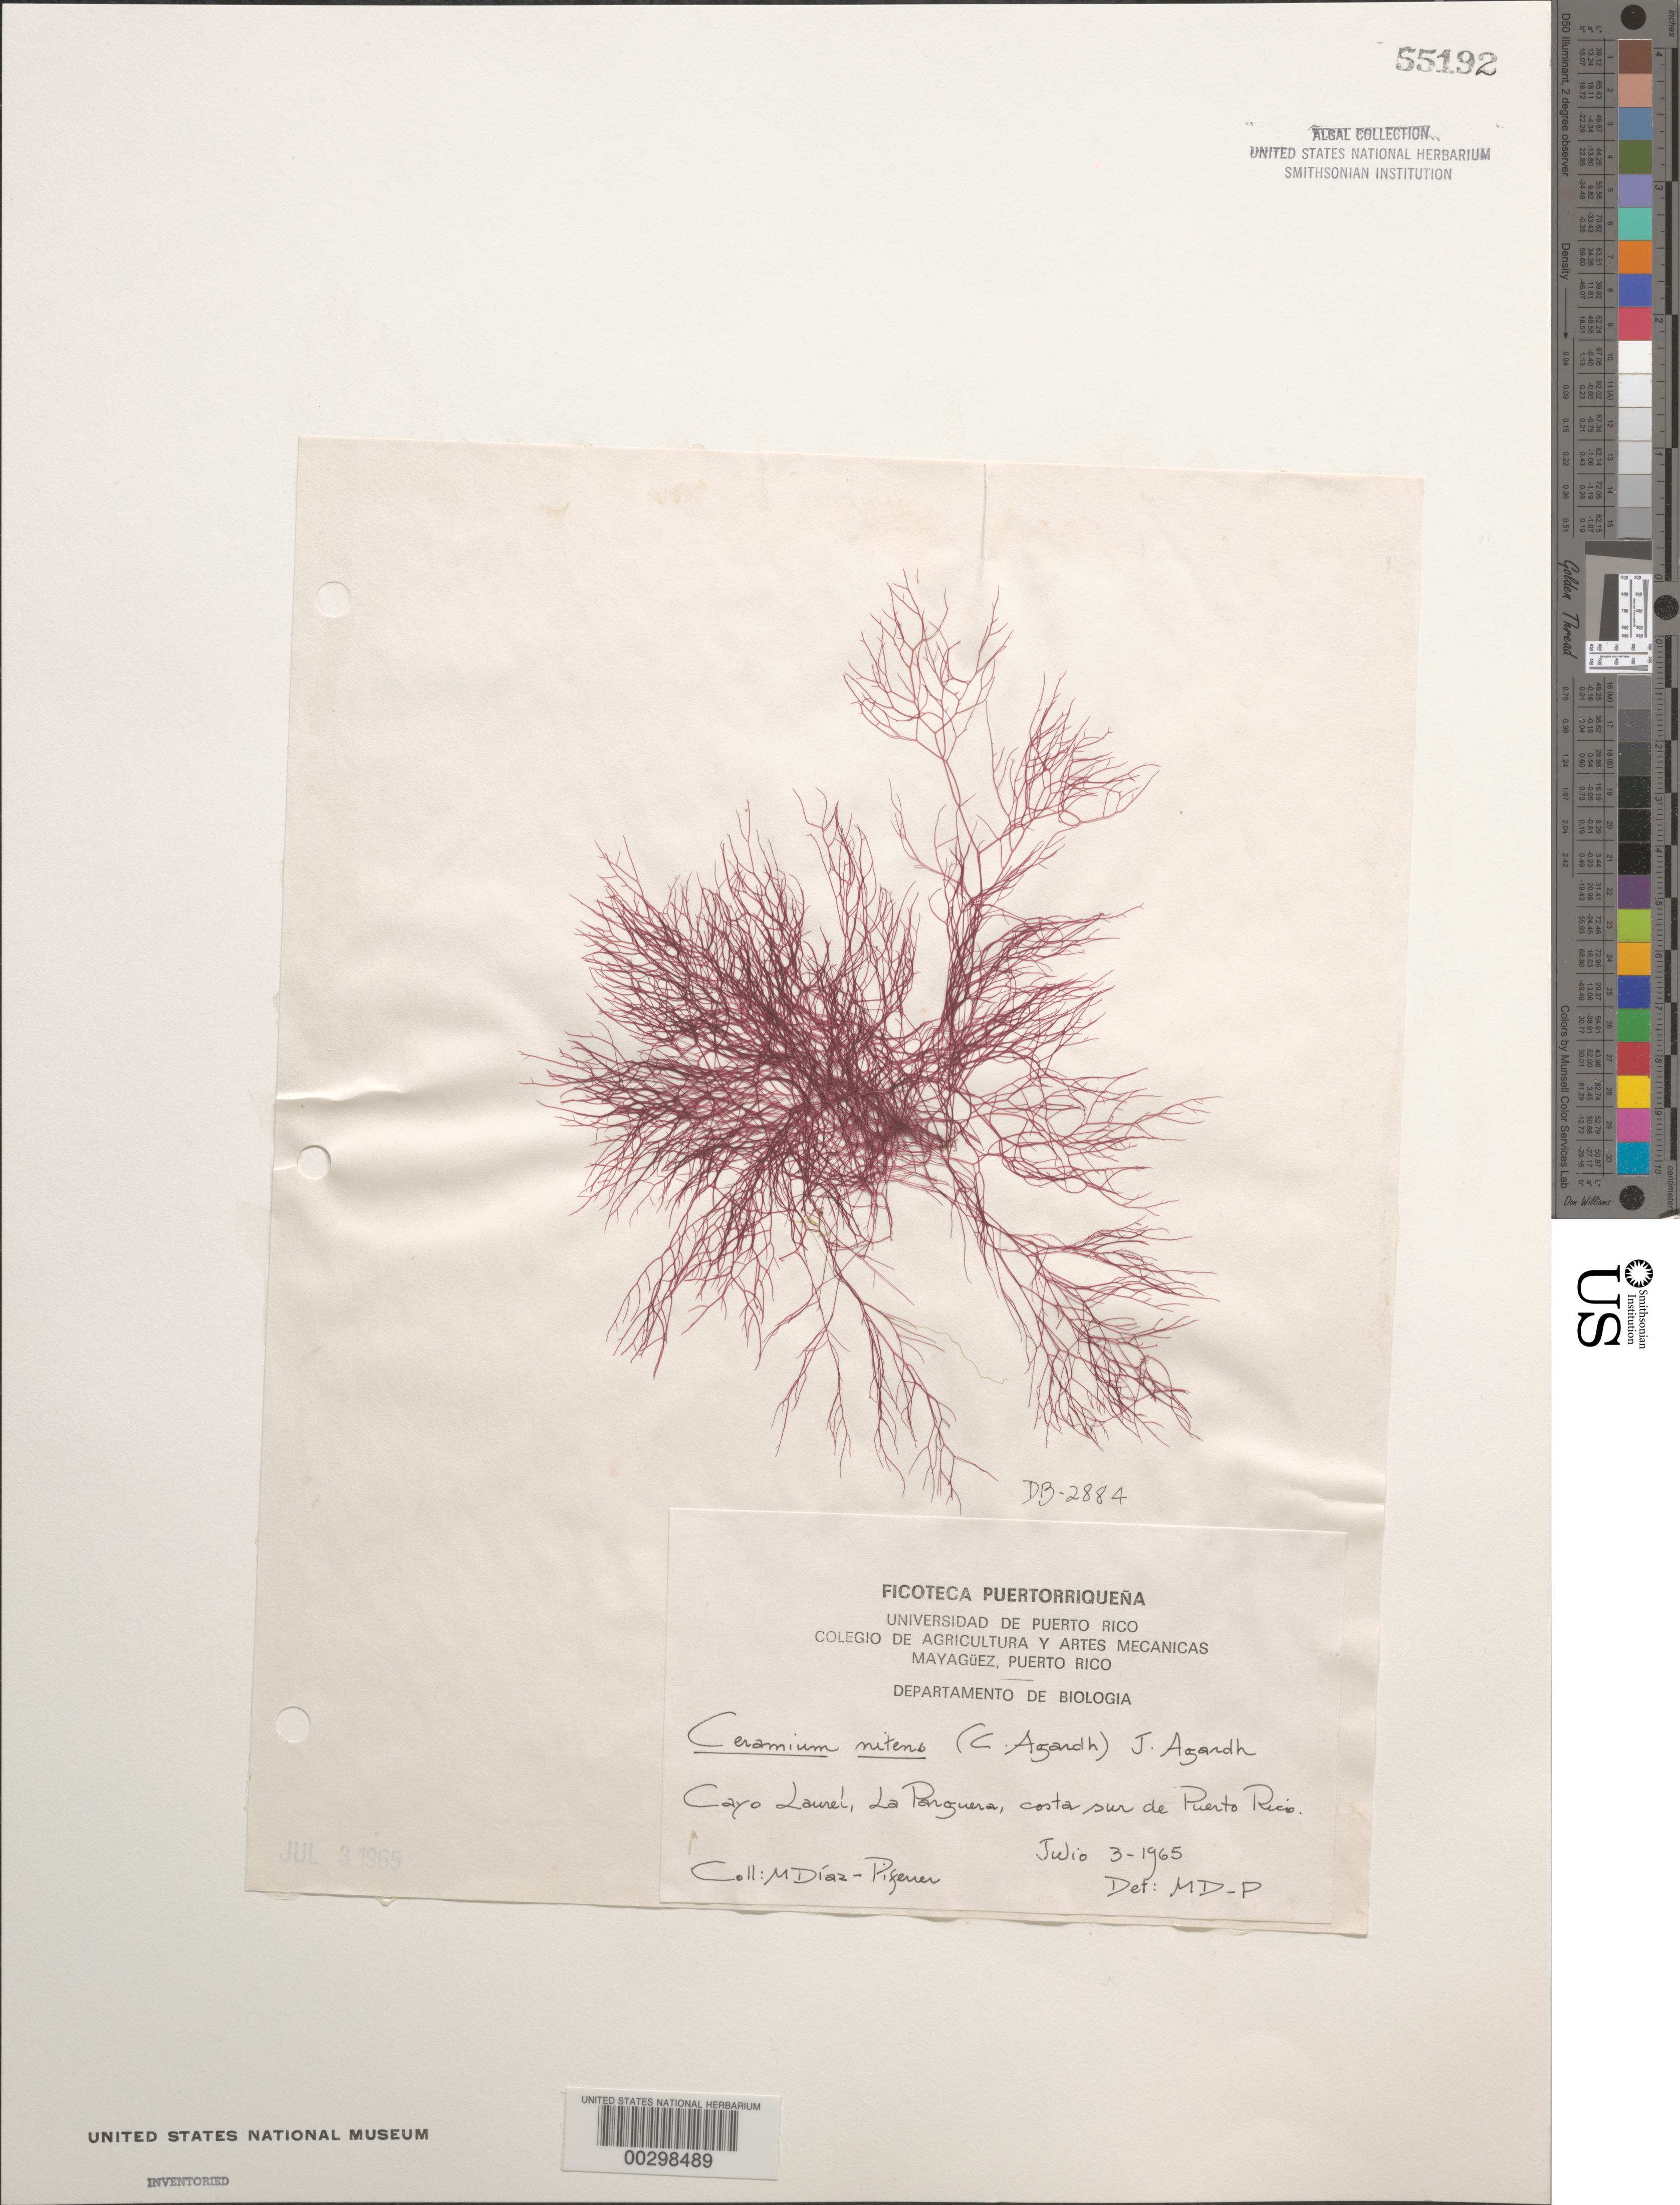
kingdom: Plantae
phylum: Rhodophyta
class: Florideophyceae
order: Ceramiales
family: Ceramiaceae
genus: Ceramium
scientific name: Ceramium nitens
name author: (C. Agardh) J. Agardh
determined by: Diaz-Piferrer, M.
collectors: M. Diaz-Piferrer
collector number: Db-2884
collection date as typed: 03 Jul 1965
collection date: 1965-07-03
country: Puerto Rico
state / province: Lajas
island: Cayo Laurel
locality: La Parguera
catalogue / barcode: US 55192